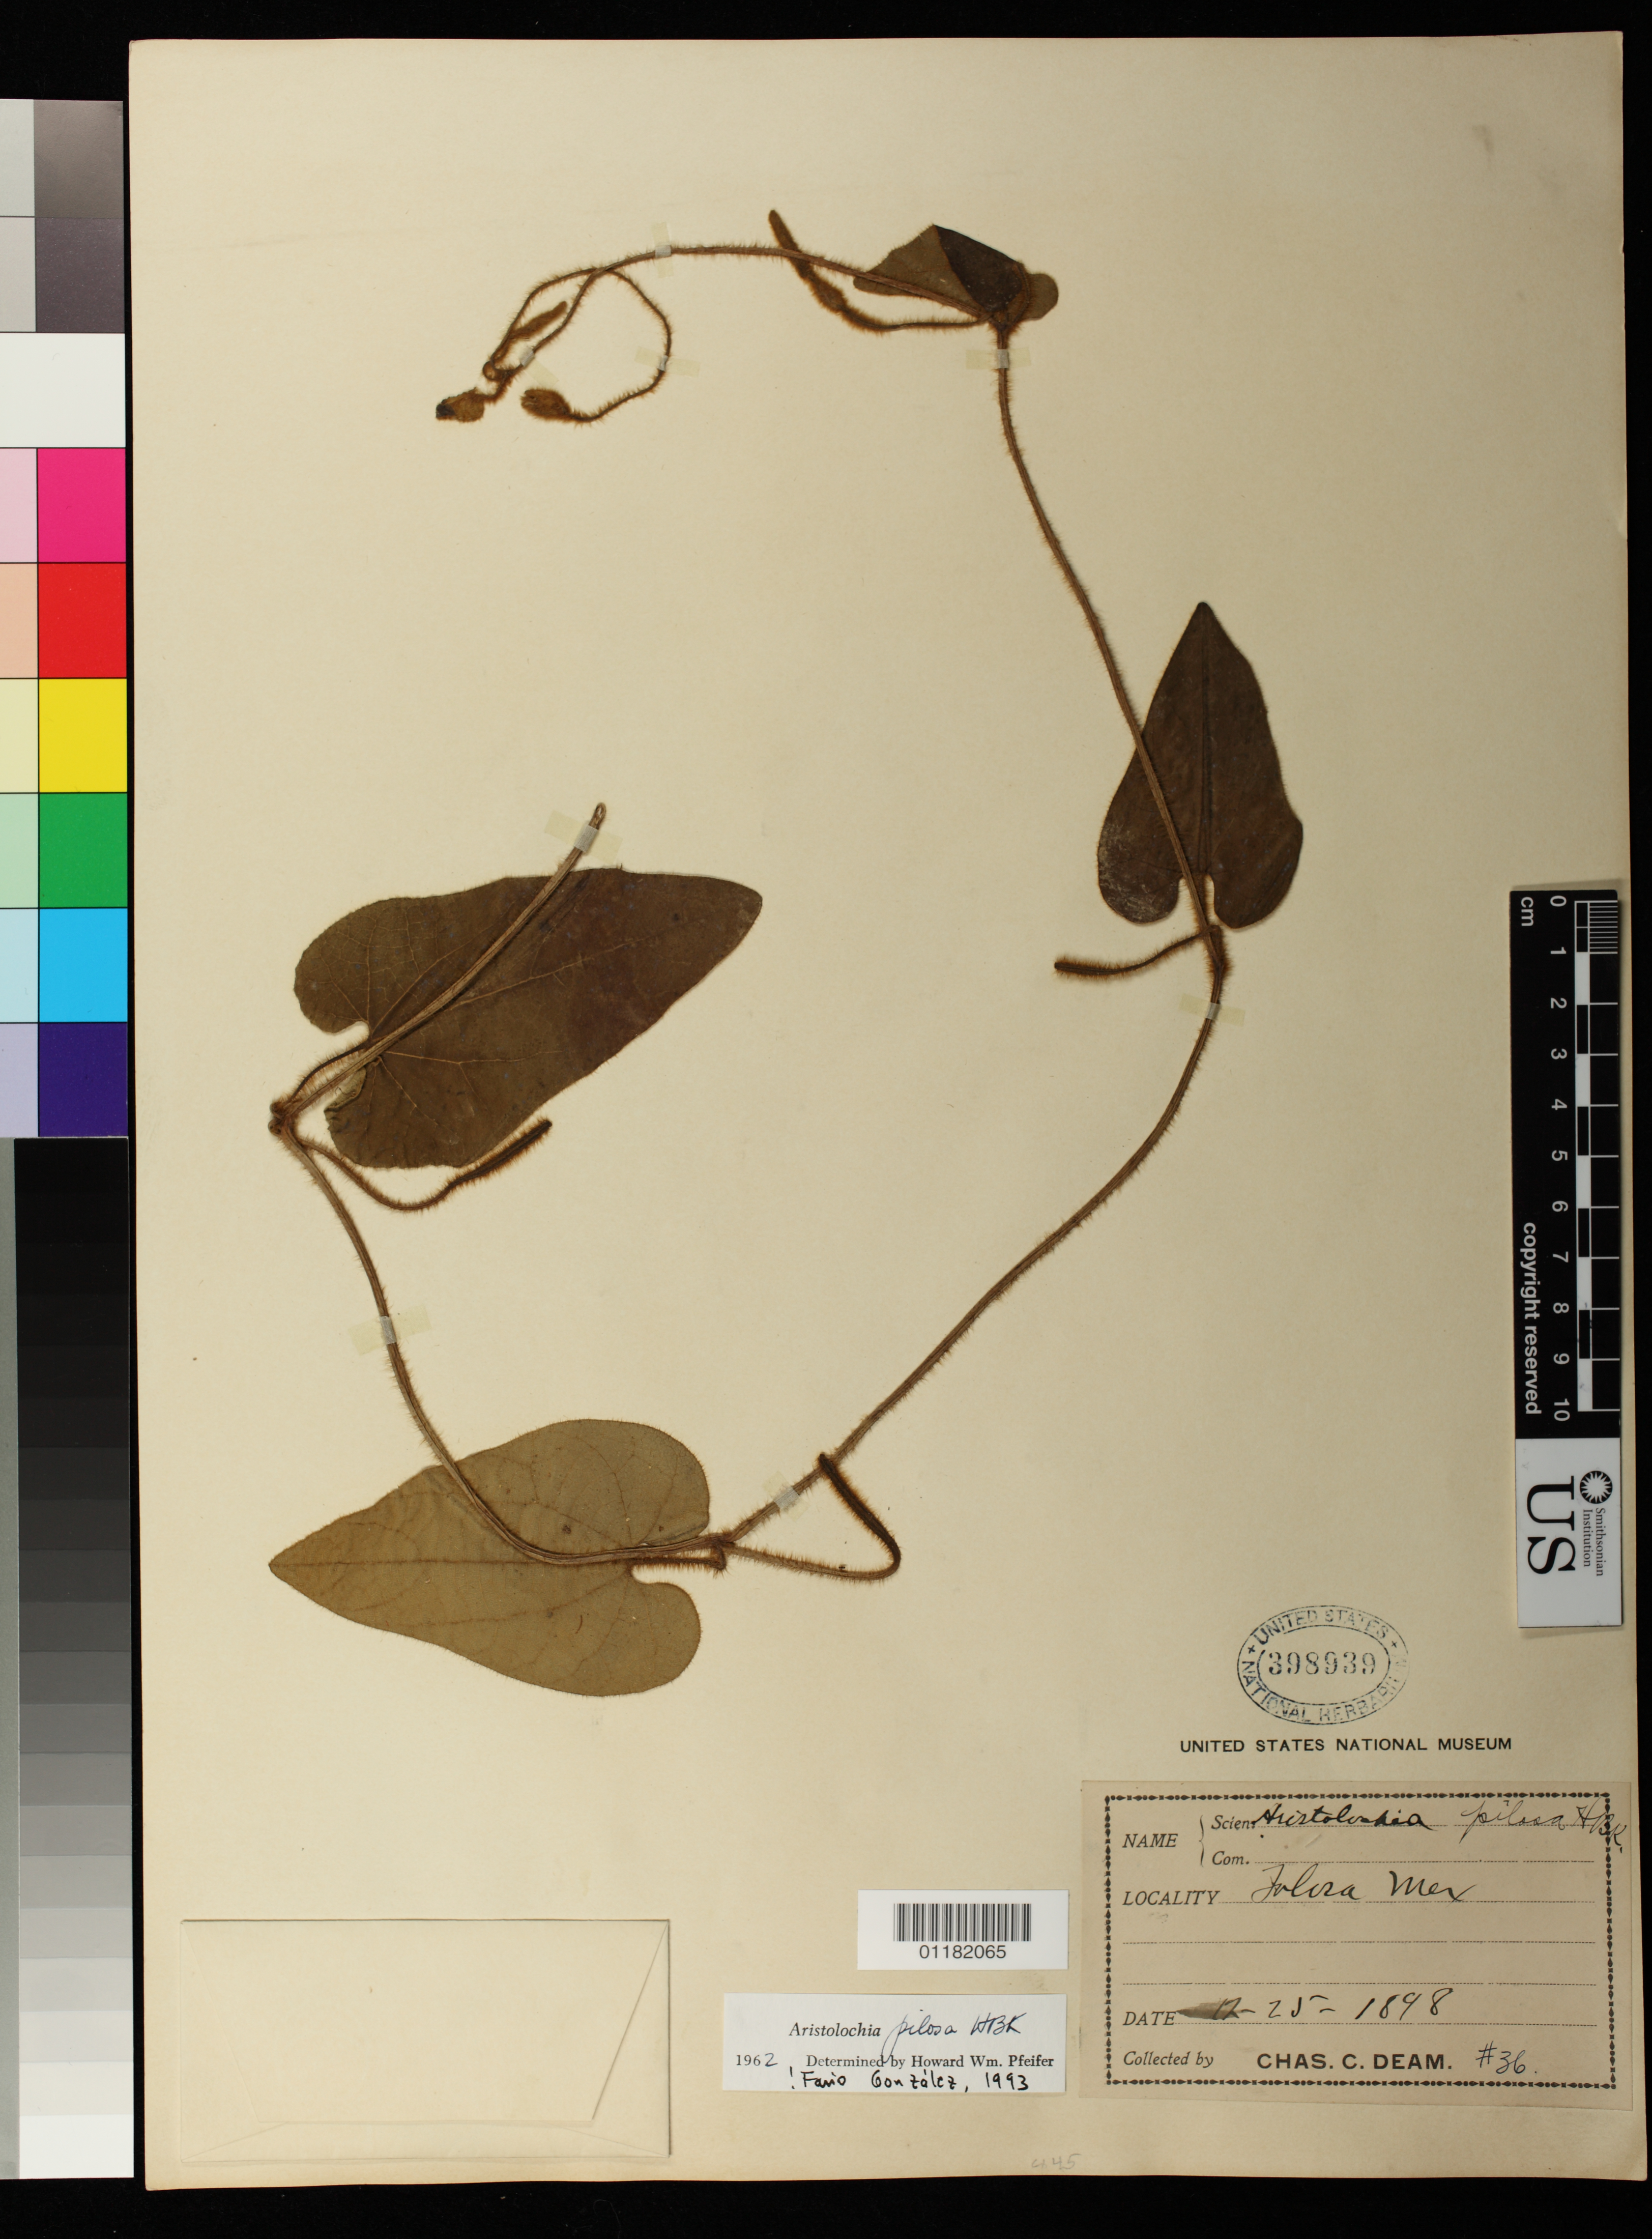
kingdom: Plantae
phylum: Tracheophyta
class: Magnoliopsida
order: Piperales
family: Aristolochiaceae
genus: Aristolochia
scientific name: Aristolochia pilosa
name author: Kunth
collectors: C. C. Deam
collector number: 36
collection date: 1898-12-25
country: Mexico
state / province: Zacatecas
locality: Tolosa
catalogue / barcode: US 398939